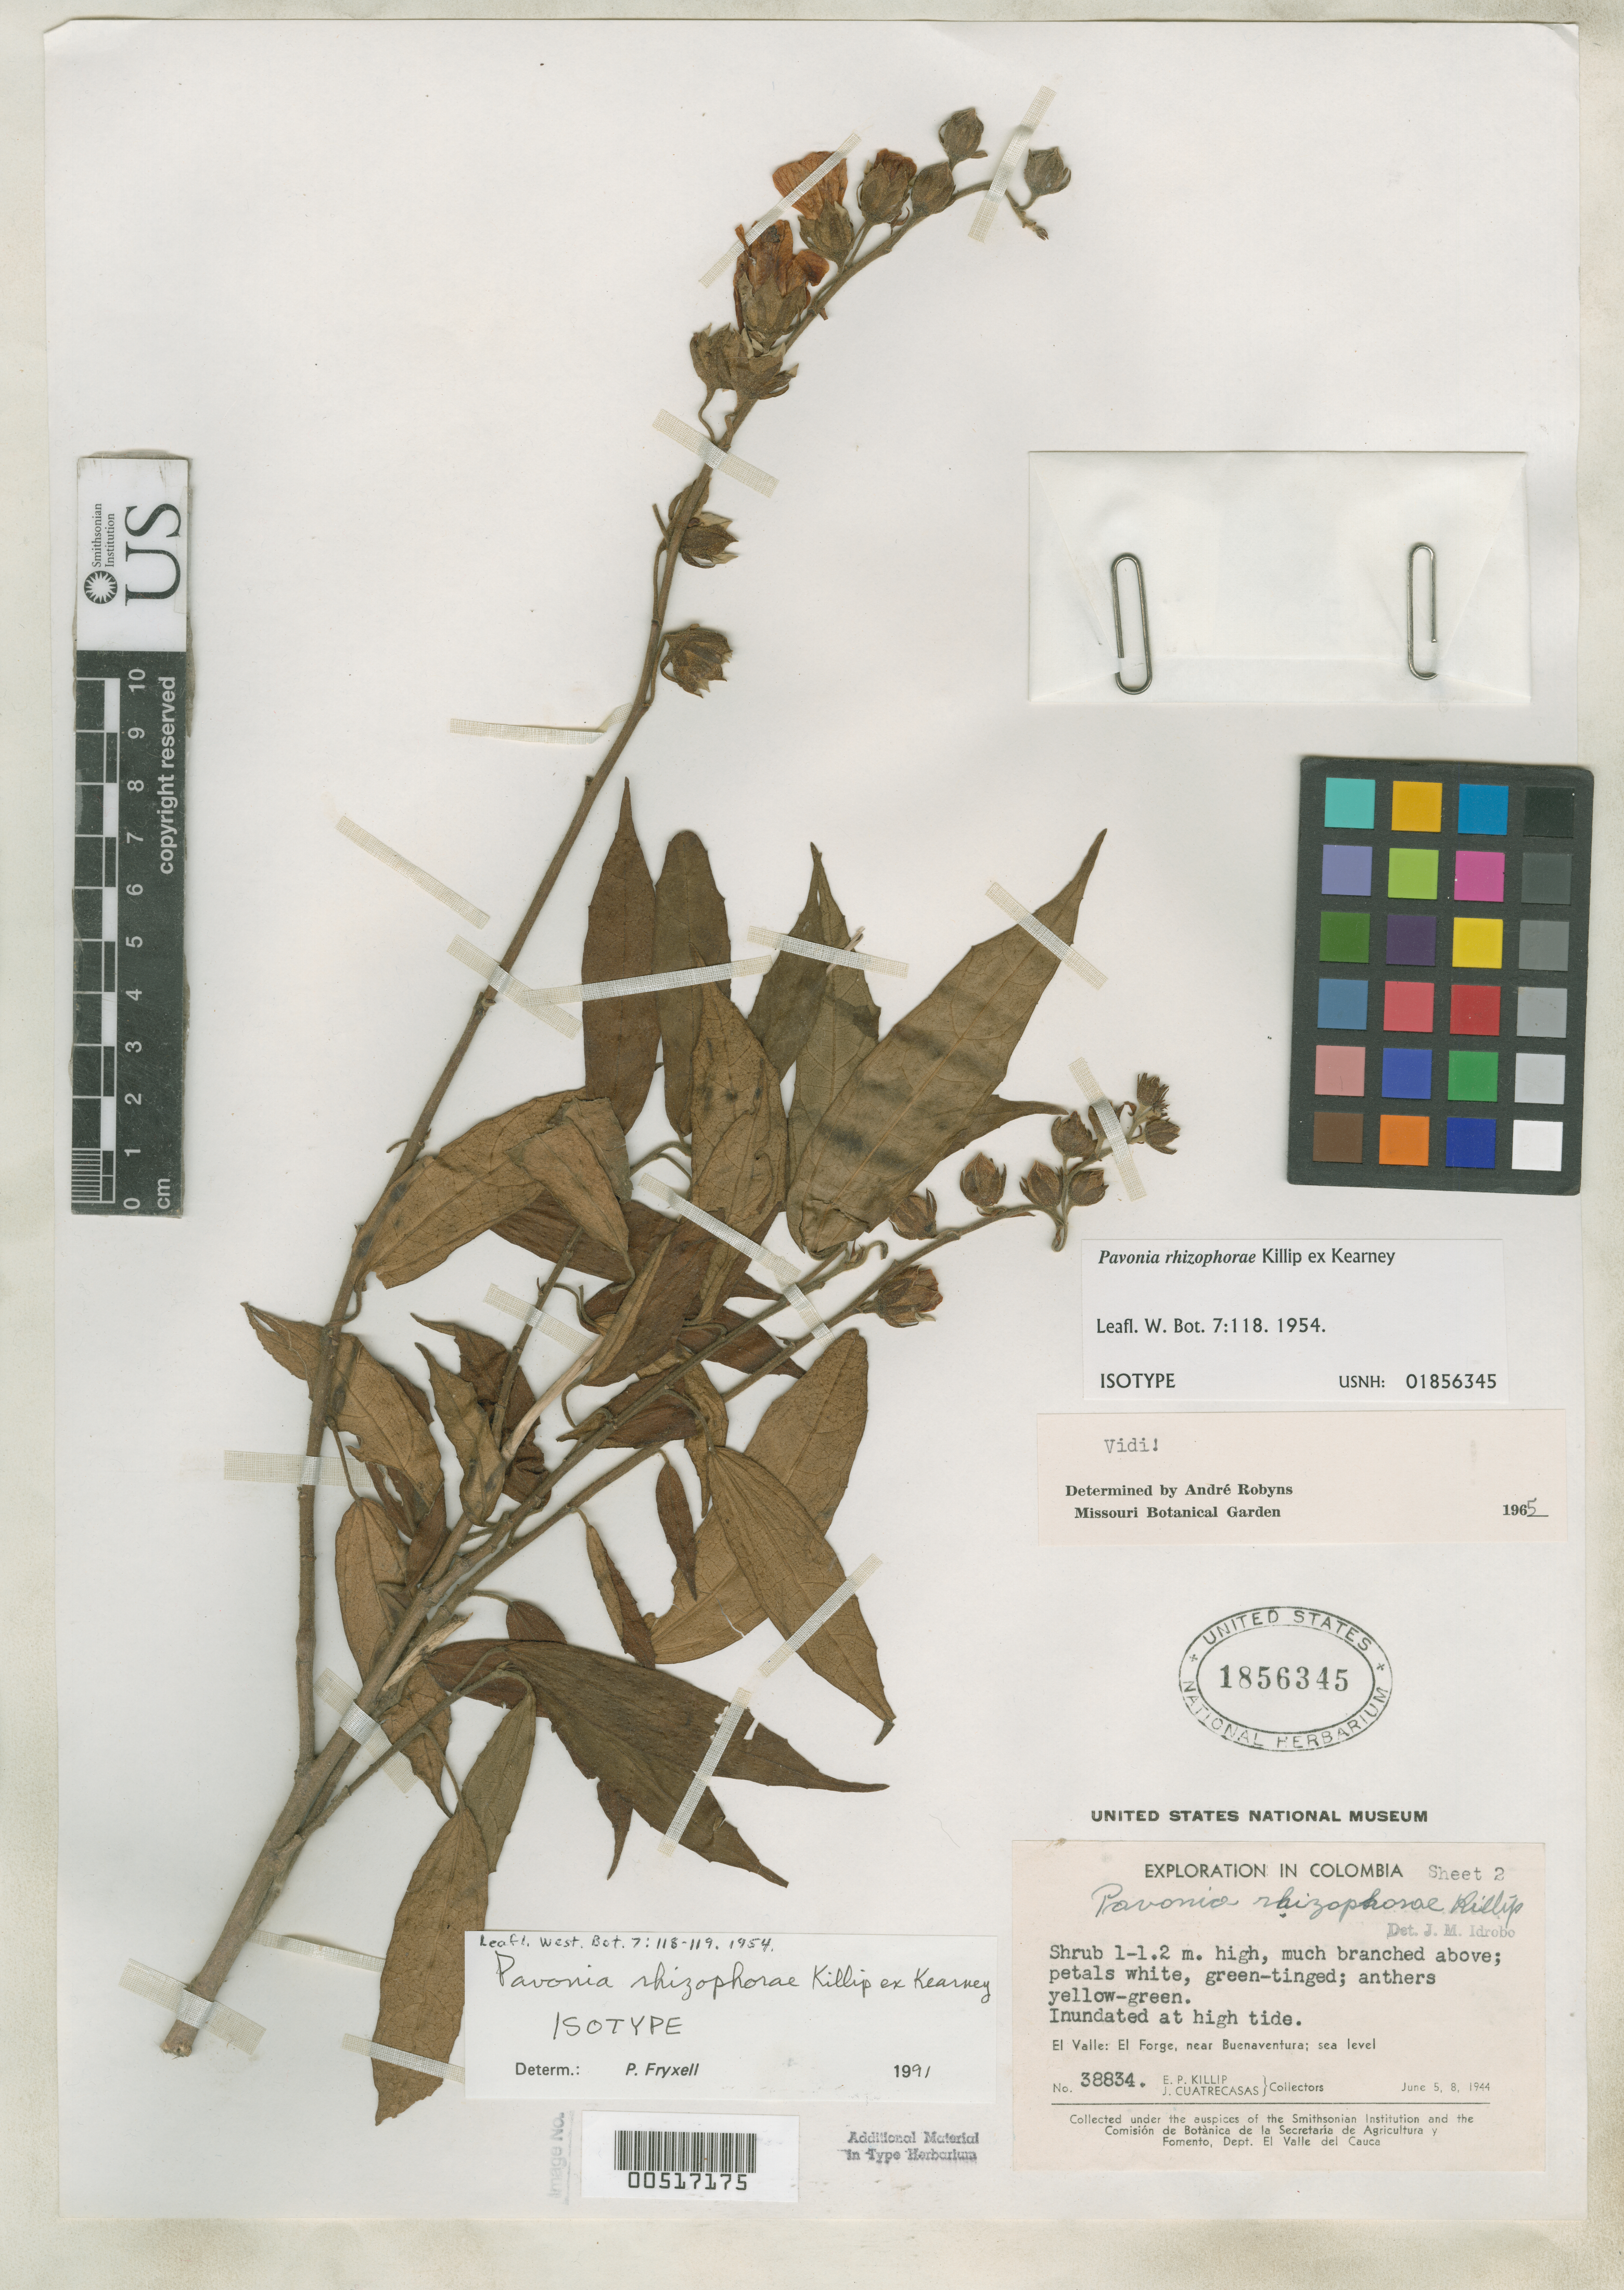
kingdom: Plantae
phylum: Tracheophyta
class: Magnoliopsida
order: Malvales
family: Malvaceae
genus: Pavonia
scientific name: Pavonia rhizophorae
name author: Killip ex Kearney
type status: Isotype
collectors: E. P. Killip & J. Cuatrecasas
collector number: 38834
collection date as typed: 05 Jun 1944 and 08 Jun 1944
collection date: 1944-06-05,1944-06-08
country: Colombia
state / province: Valle del Cauca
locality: El Valle: El Forge, near Buenaventura; sea level.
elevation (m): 0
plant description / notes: This sheet annotated as "sheet 2" but protologue explicitly cites (only) USNH 1856344 as "type".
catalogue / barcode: US 1856345